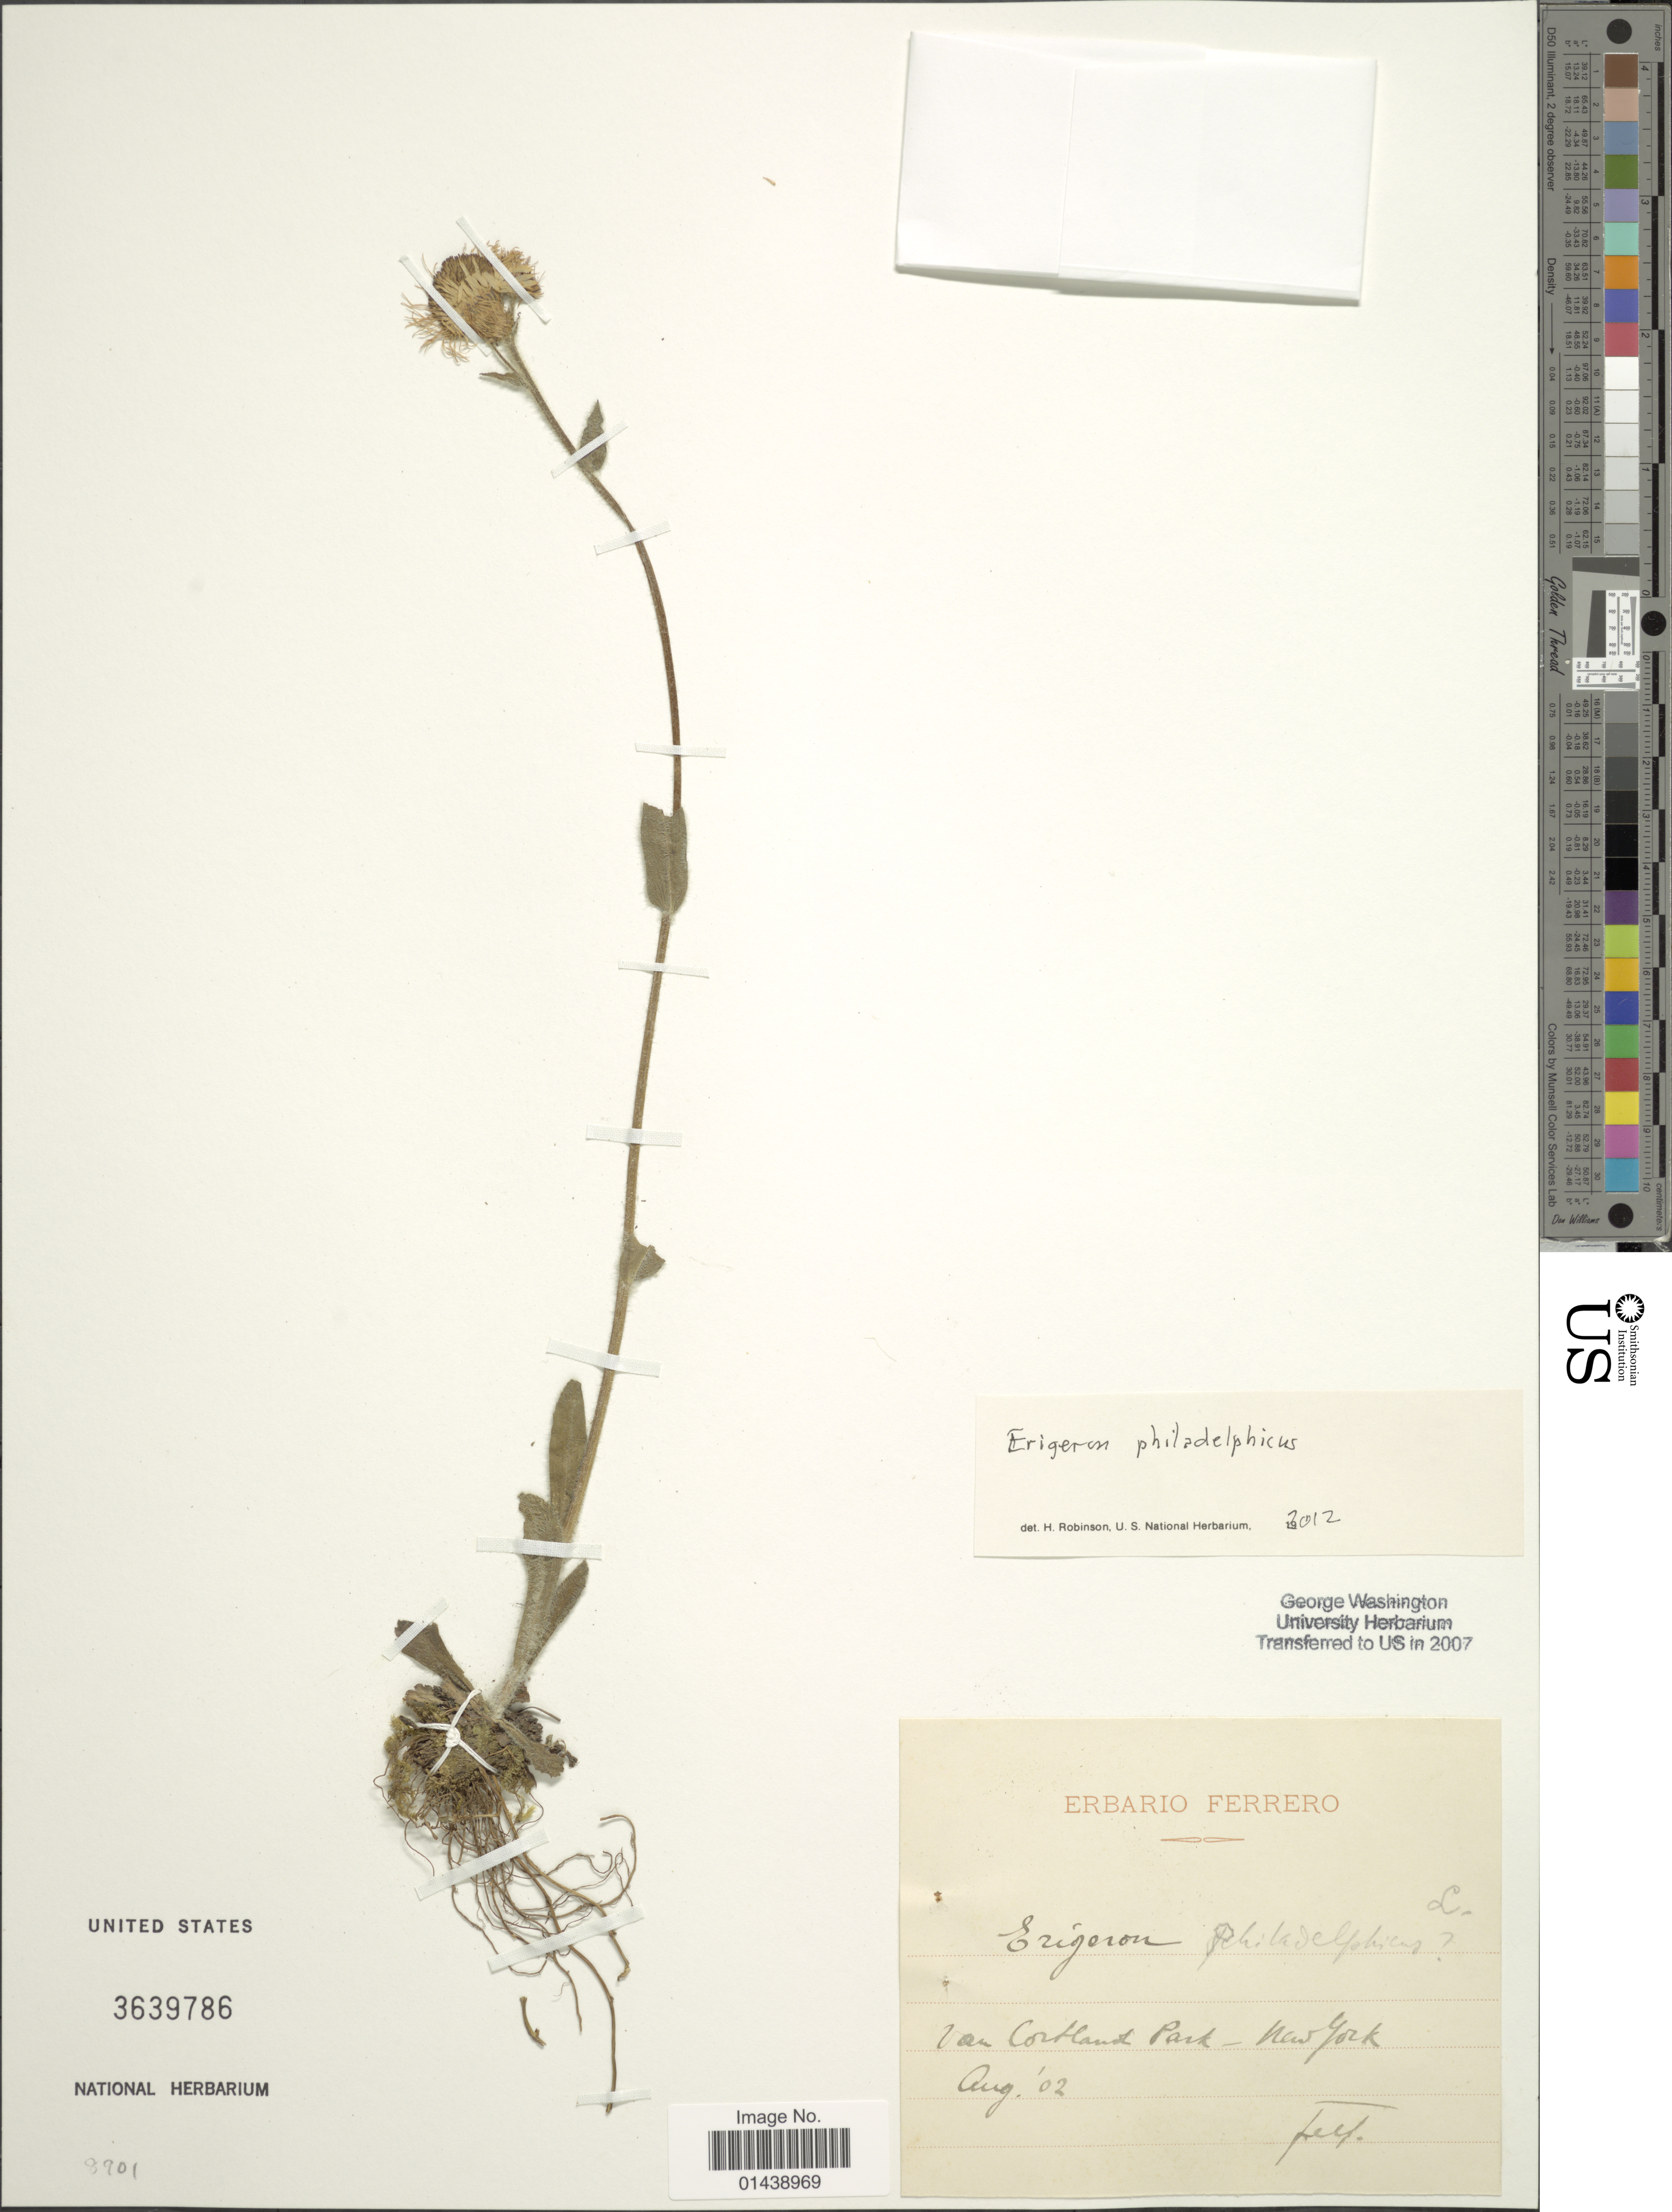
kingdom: Plantae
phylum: Tracheophyta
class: Magnoliopsida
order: Asterales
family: Asteraceae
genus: Erigeron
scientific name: Erigeron philadelphicus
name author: L.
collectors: Ferrero, --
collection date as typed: Transcribed d/m/y: /8/2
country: United States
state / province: New York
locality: Van Cortlandt Park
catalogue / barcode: US 3639786